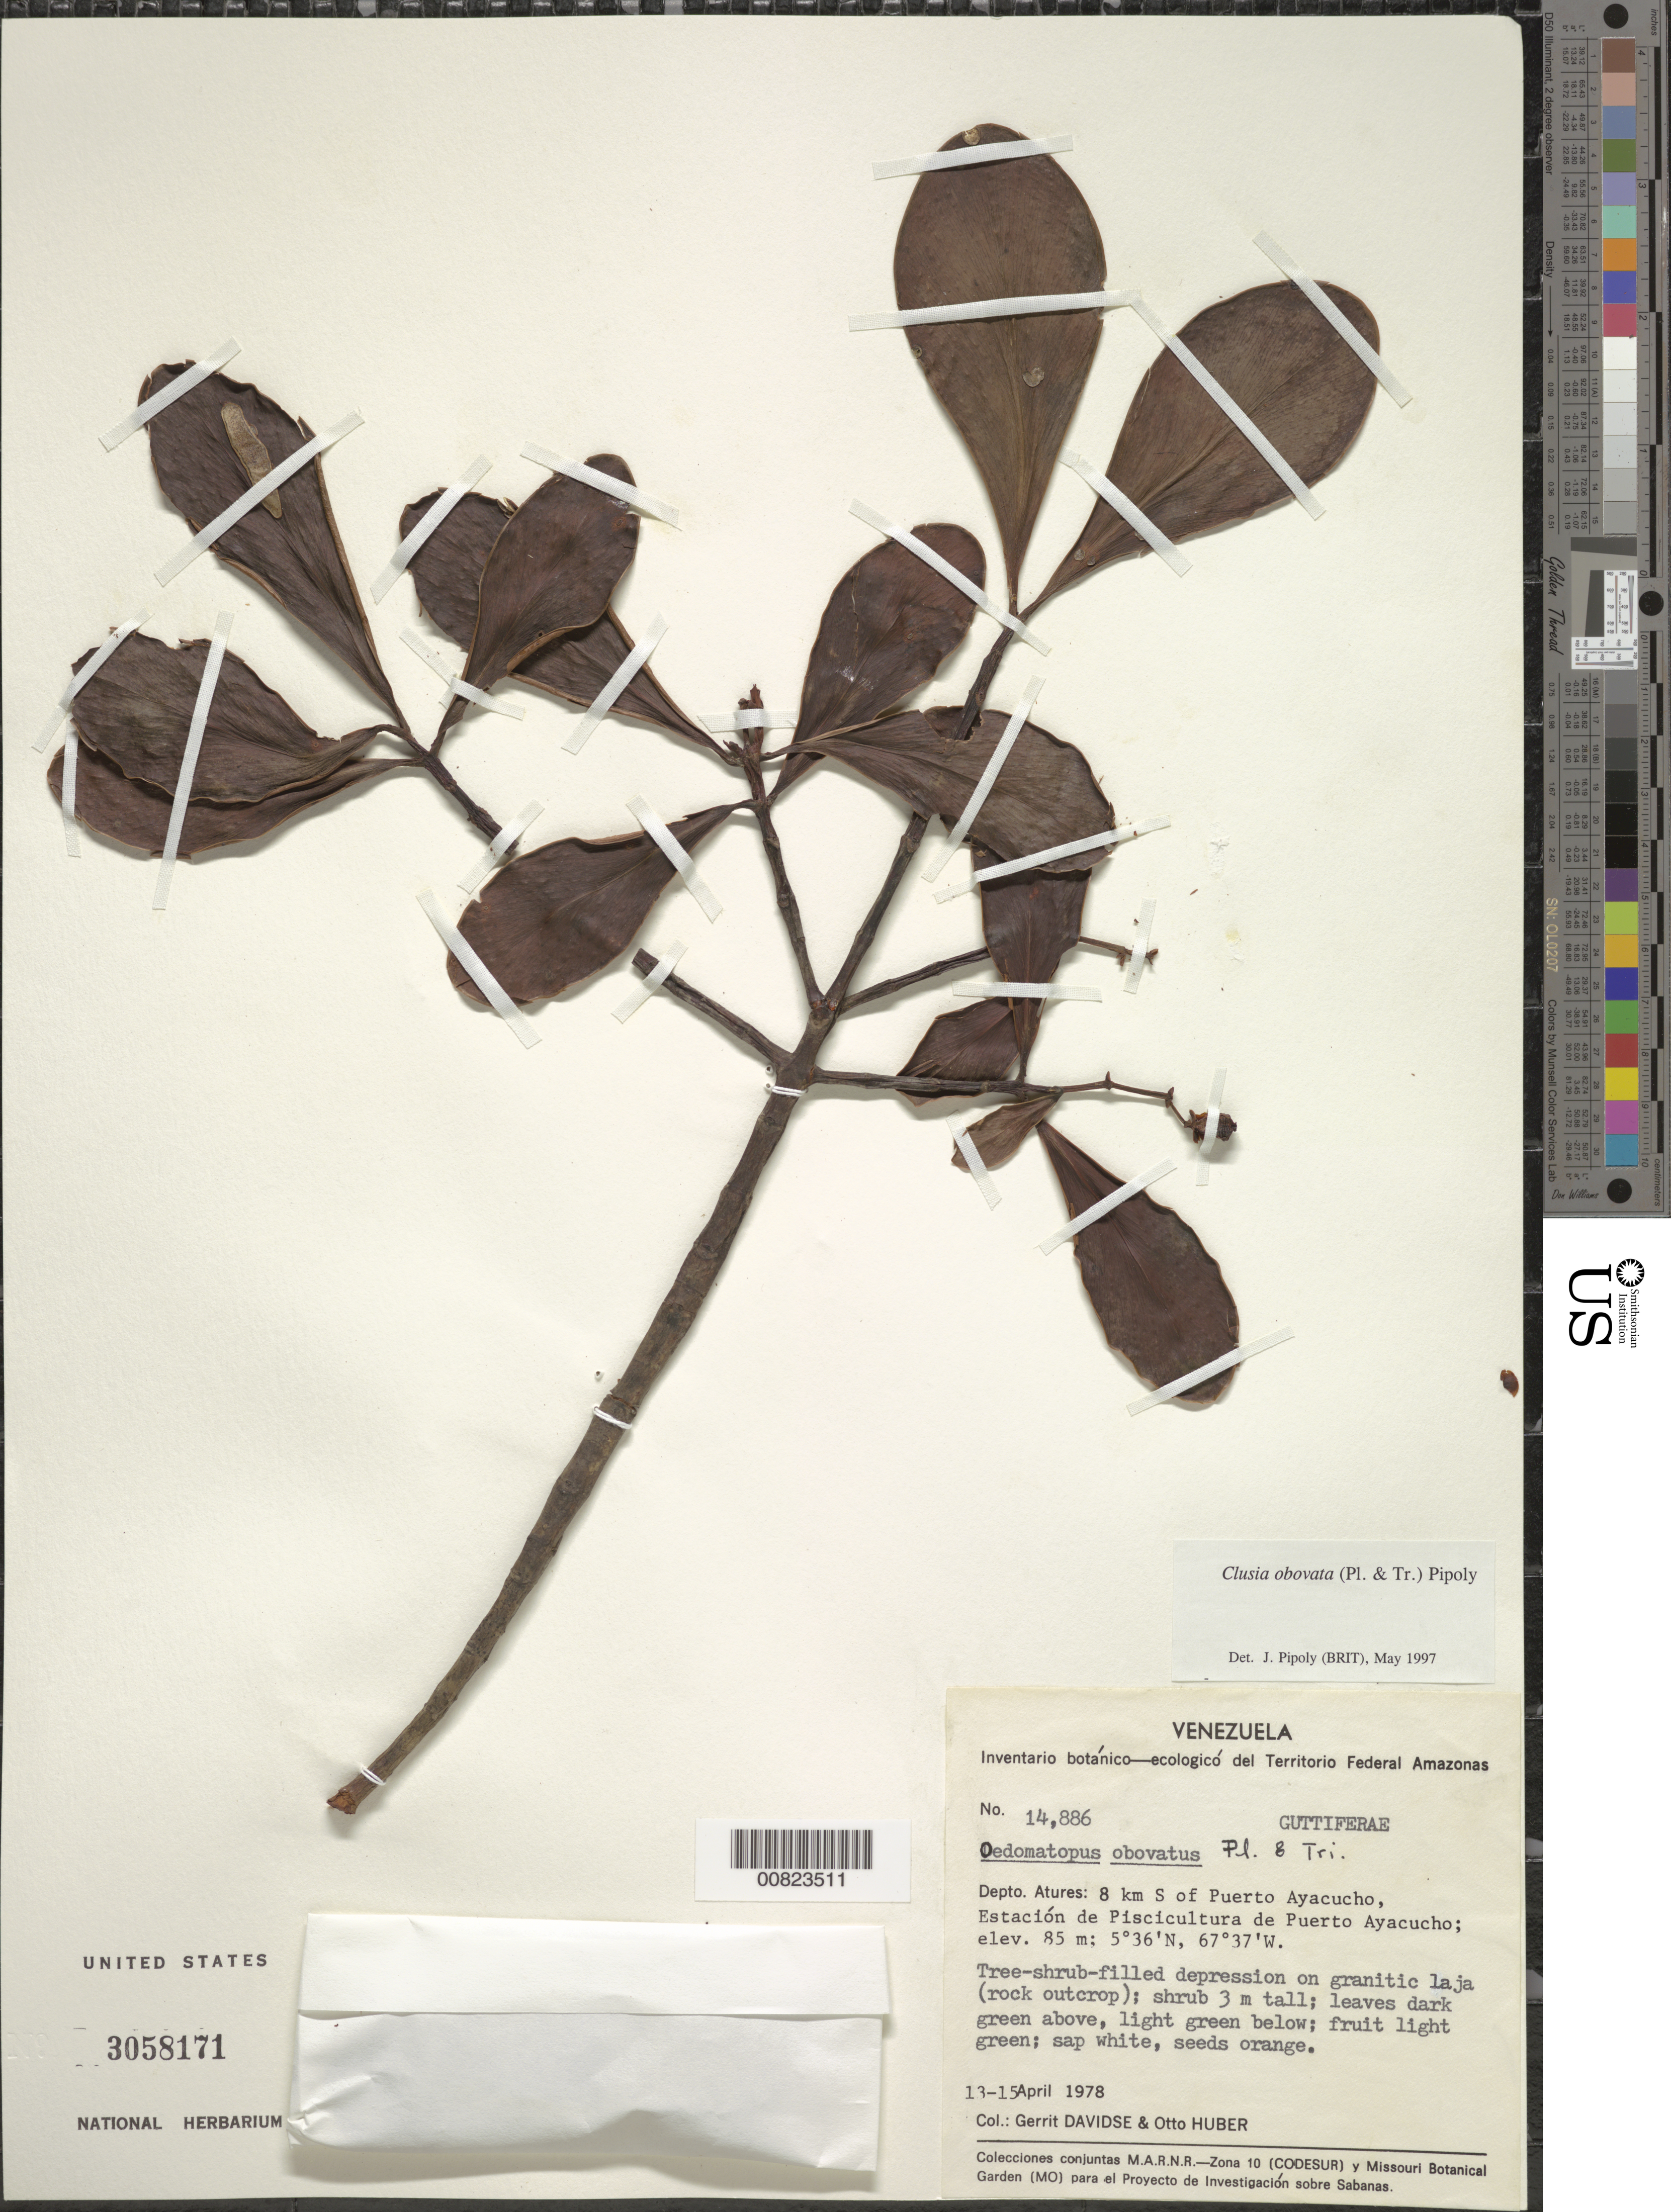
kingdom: Plantae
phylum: Tracheophyta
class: Magnoliopsida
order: Malpighiales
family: Clusiaceae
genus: Clusia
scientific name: Clusia obovata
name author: (Spruce ex Planch. & Triana) Pipoly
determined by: Pipoly, J. J., III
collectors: G. Davidse & O. Huber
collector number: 14886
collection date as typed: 13-Apr-78 to 15-Apr-78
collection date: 1978-04-13/1978-04-15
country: Venezuela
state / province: Amazonas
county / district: Atures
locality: Puerto Ayacucho, 8 km S of, Estación de Piscicultura de Puerto Ayacucho, Río Orinoco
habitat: Tree-shrub-filled depression on granitic laja (rock-outcrop)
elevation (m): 85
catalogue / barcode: US 3058171